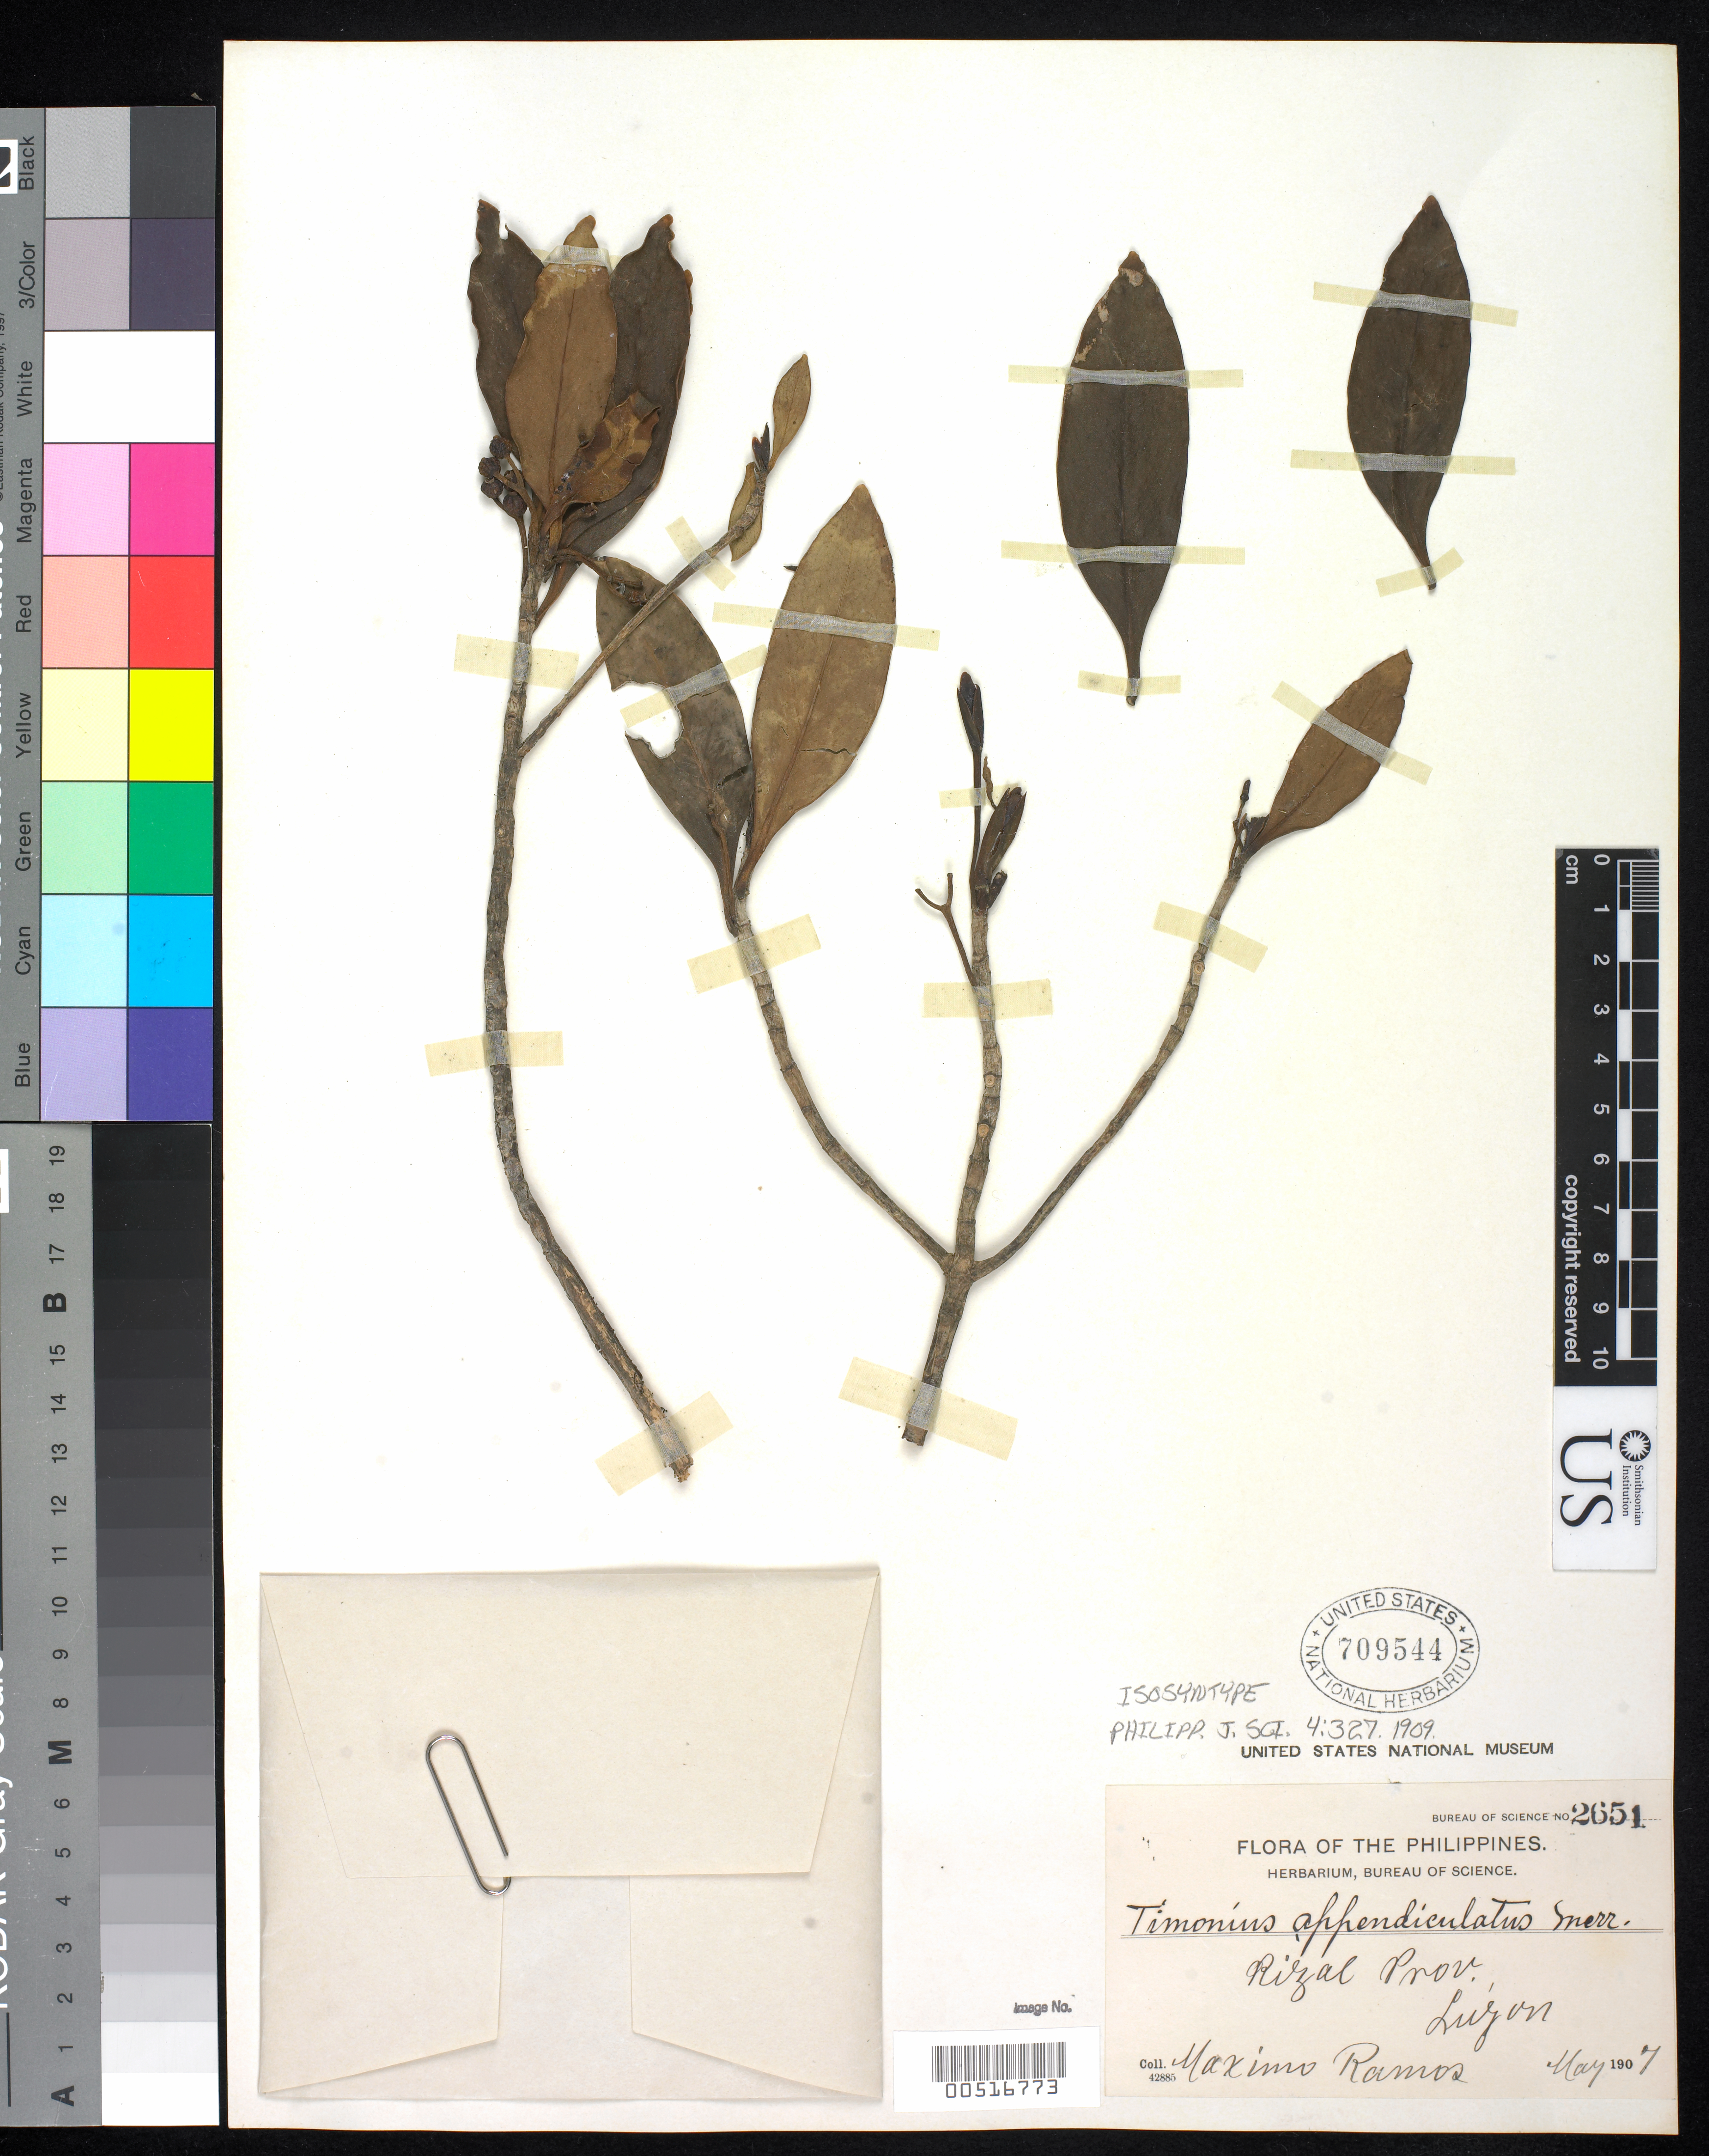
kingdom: Plantae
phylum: Tracheophyta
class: Magnoliopsida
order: Gentianales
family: Rubiaceae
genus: Timonius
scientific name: Timonius appendiculatus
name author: Merr.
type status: Syntype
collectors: M. Ramos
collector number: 2651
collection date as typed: May 1907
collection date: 1907-05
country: Philippines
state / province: Calabarzon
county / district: Rizal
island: Luzon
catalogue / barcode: US 709544